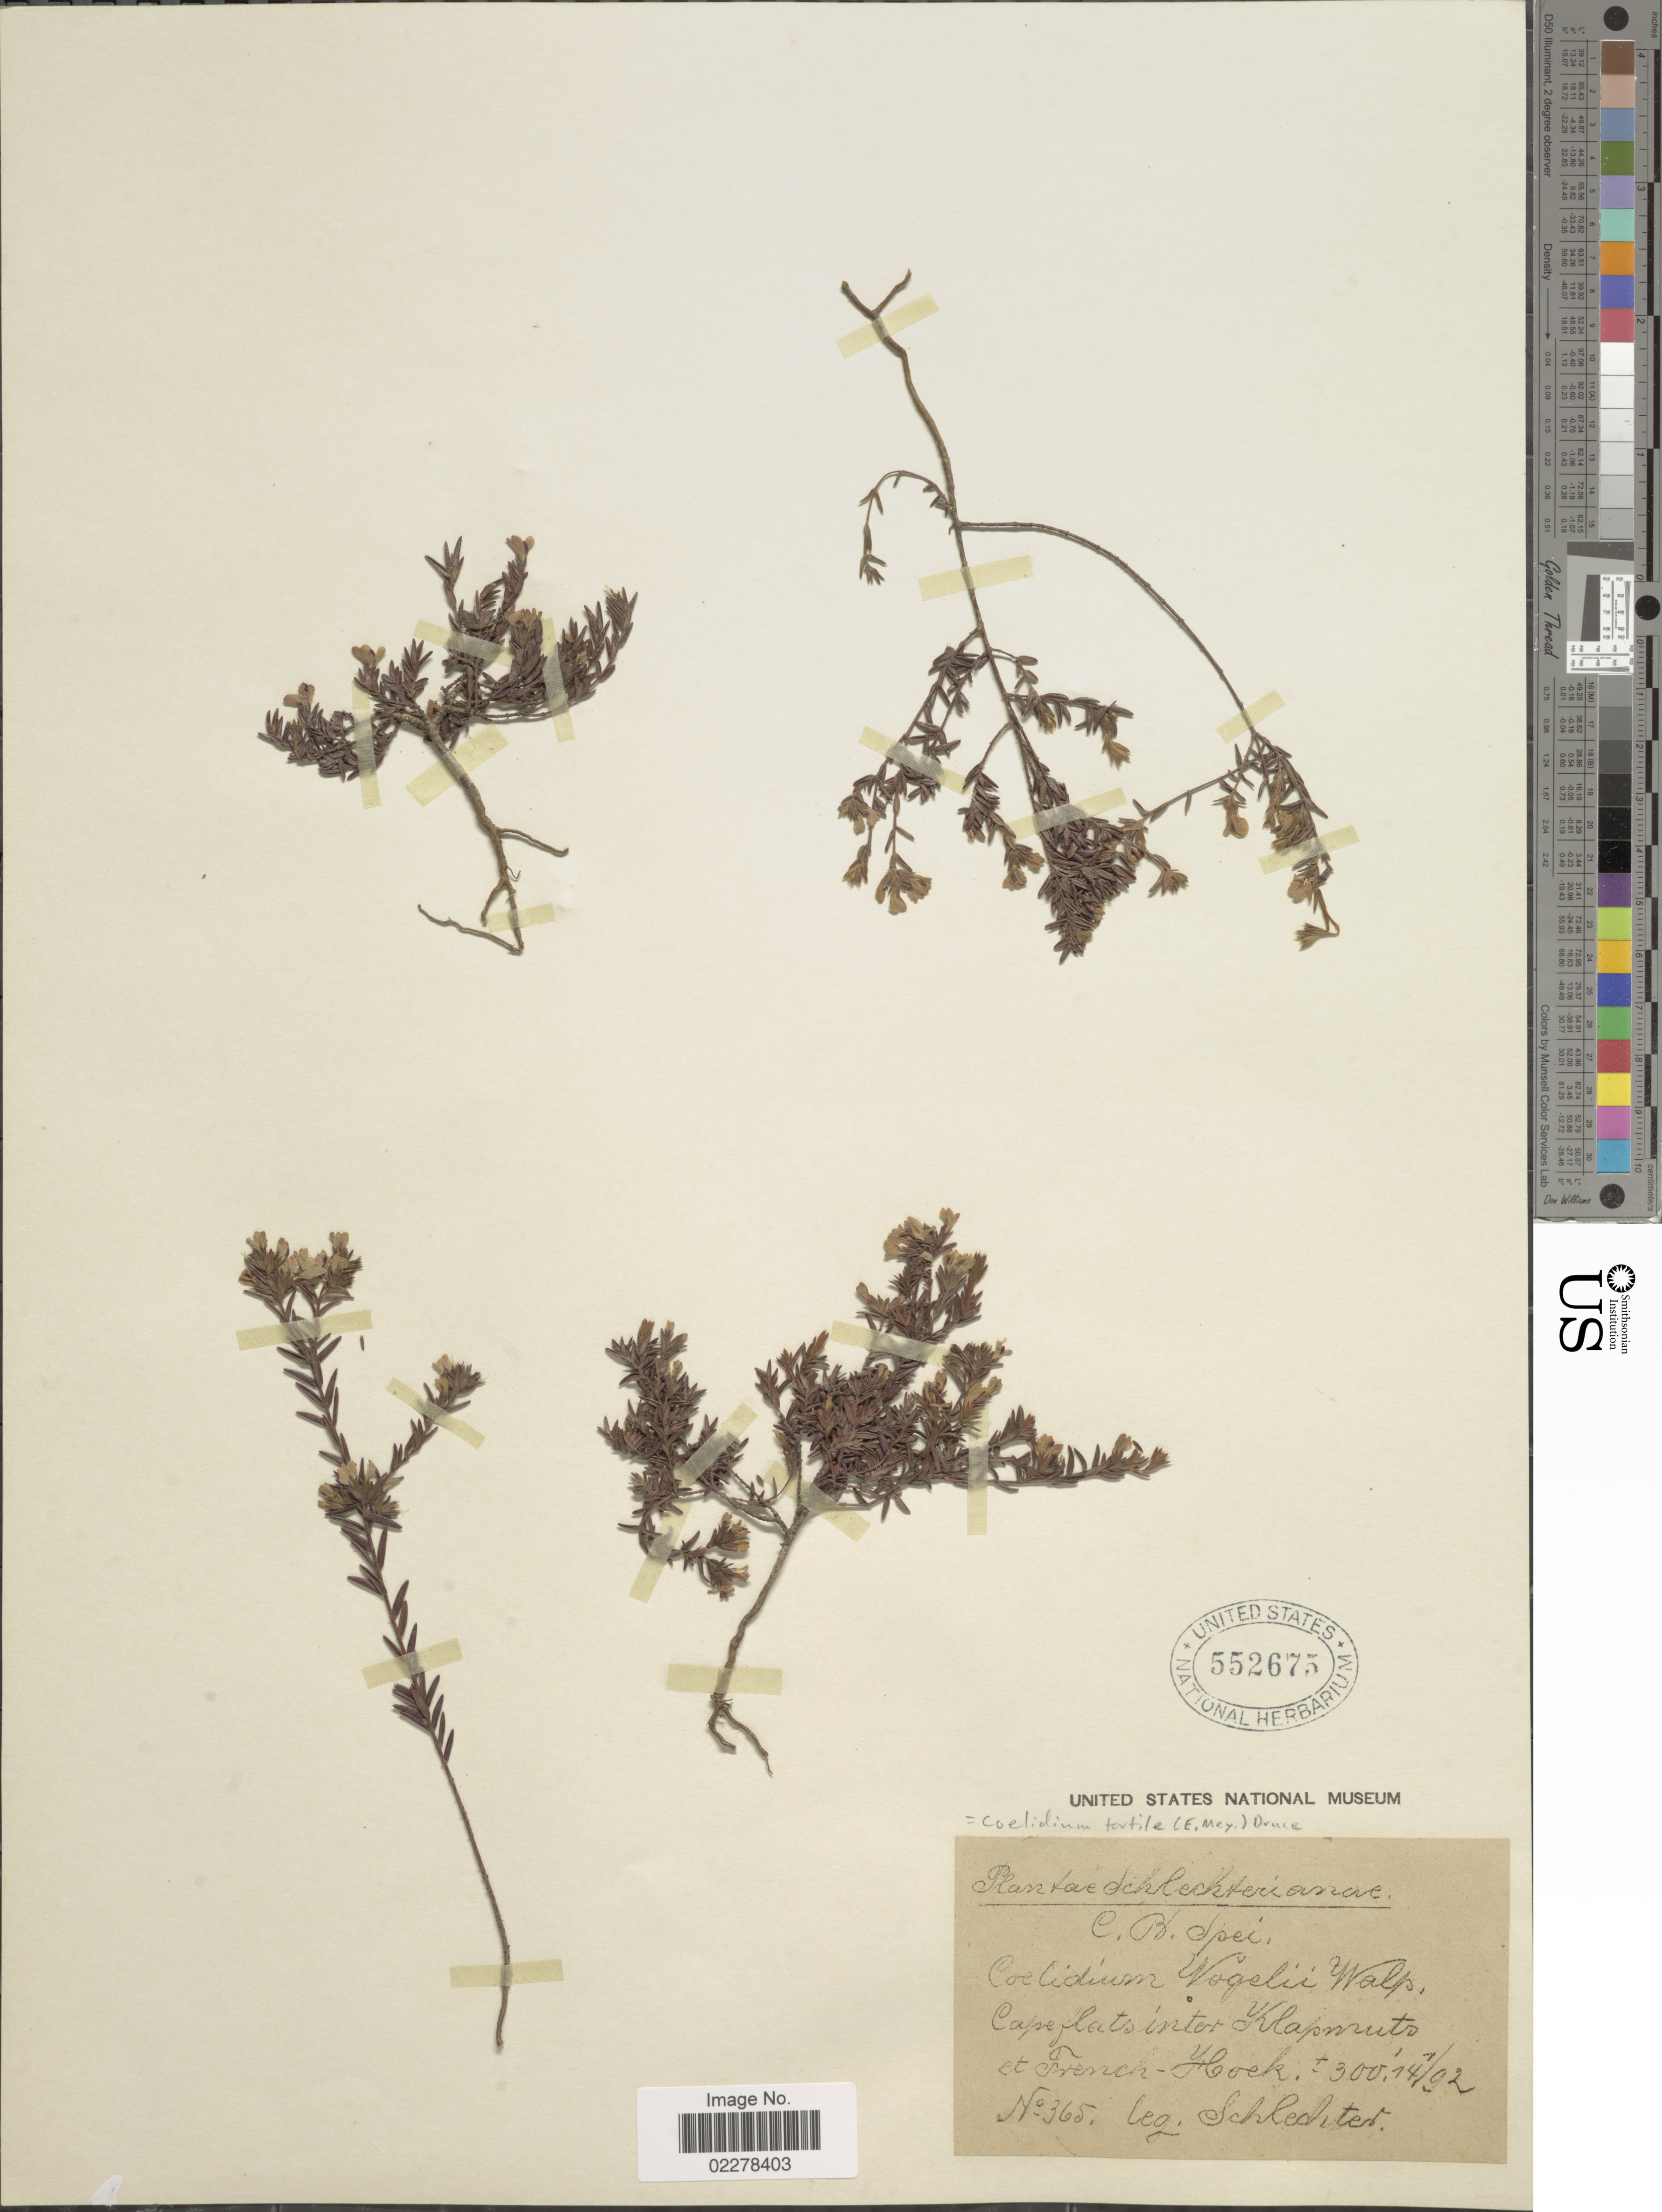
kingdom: Plantae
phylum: Tracheophyta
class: Magnoliopsida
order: Fabales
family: Fabaceae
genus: Amphithalea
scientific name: Amphithalea tortilis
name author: (E. Mey.) Steud.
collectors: Schlechter, --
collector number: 365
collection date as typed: Transcribed d/m/y: 14//92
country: South Africa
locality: Cape flats inter Klapmuts et French - Hoek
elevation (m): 91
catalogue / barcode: US 552675